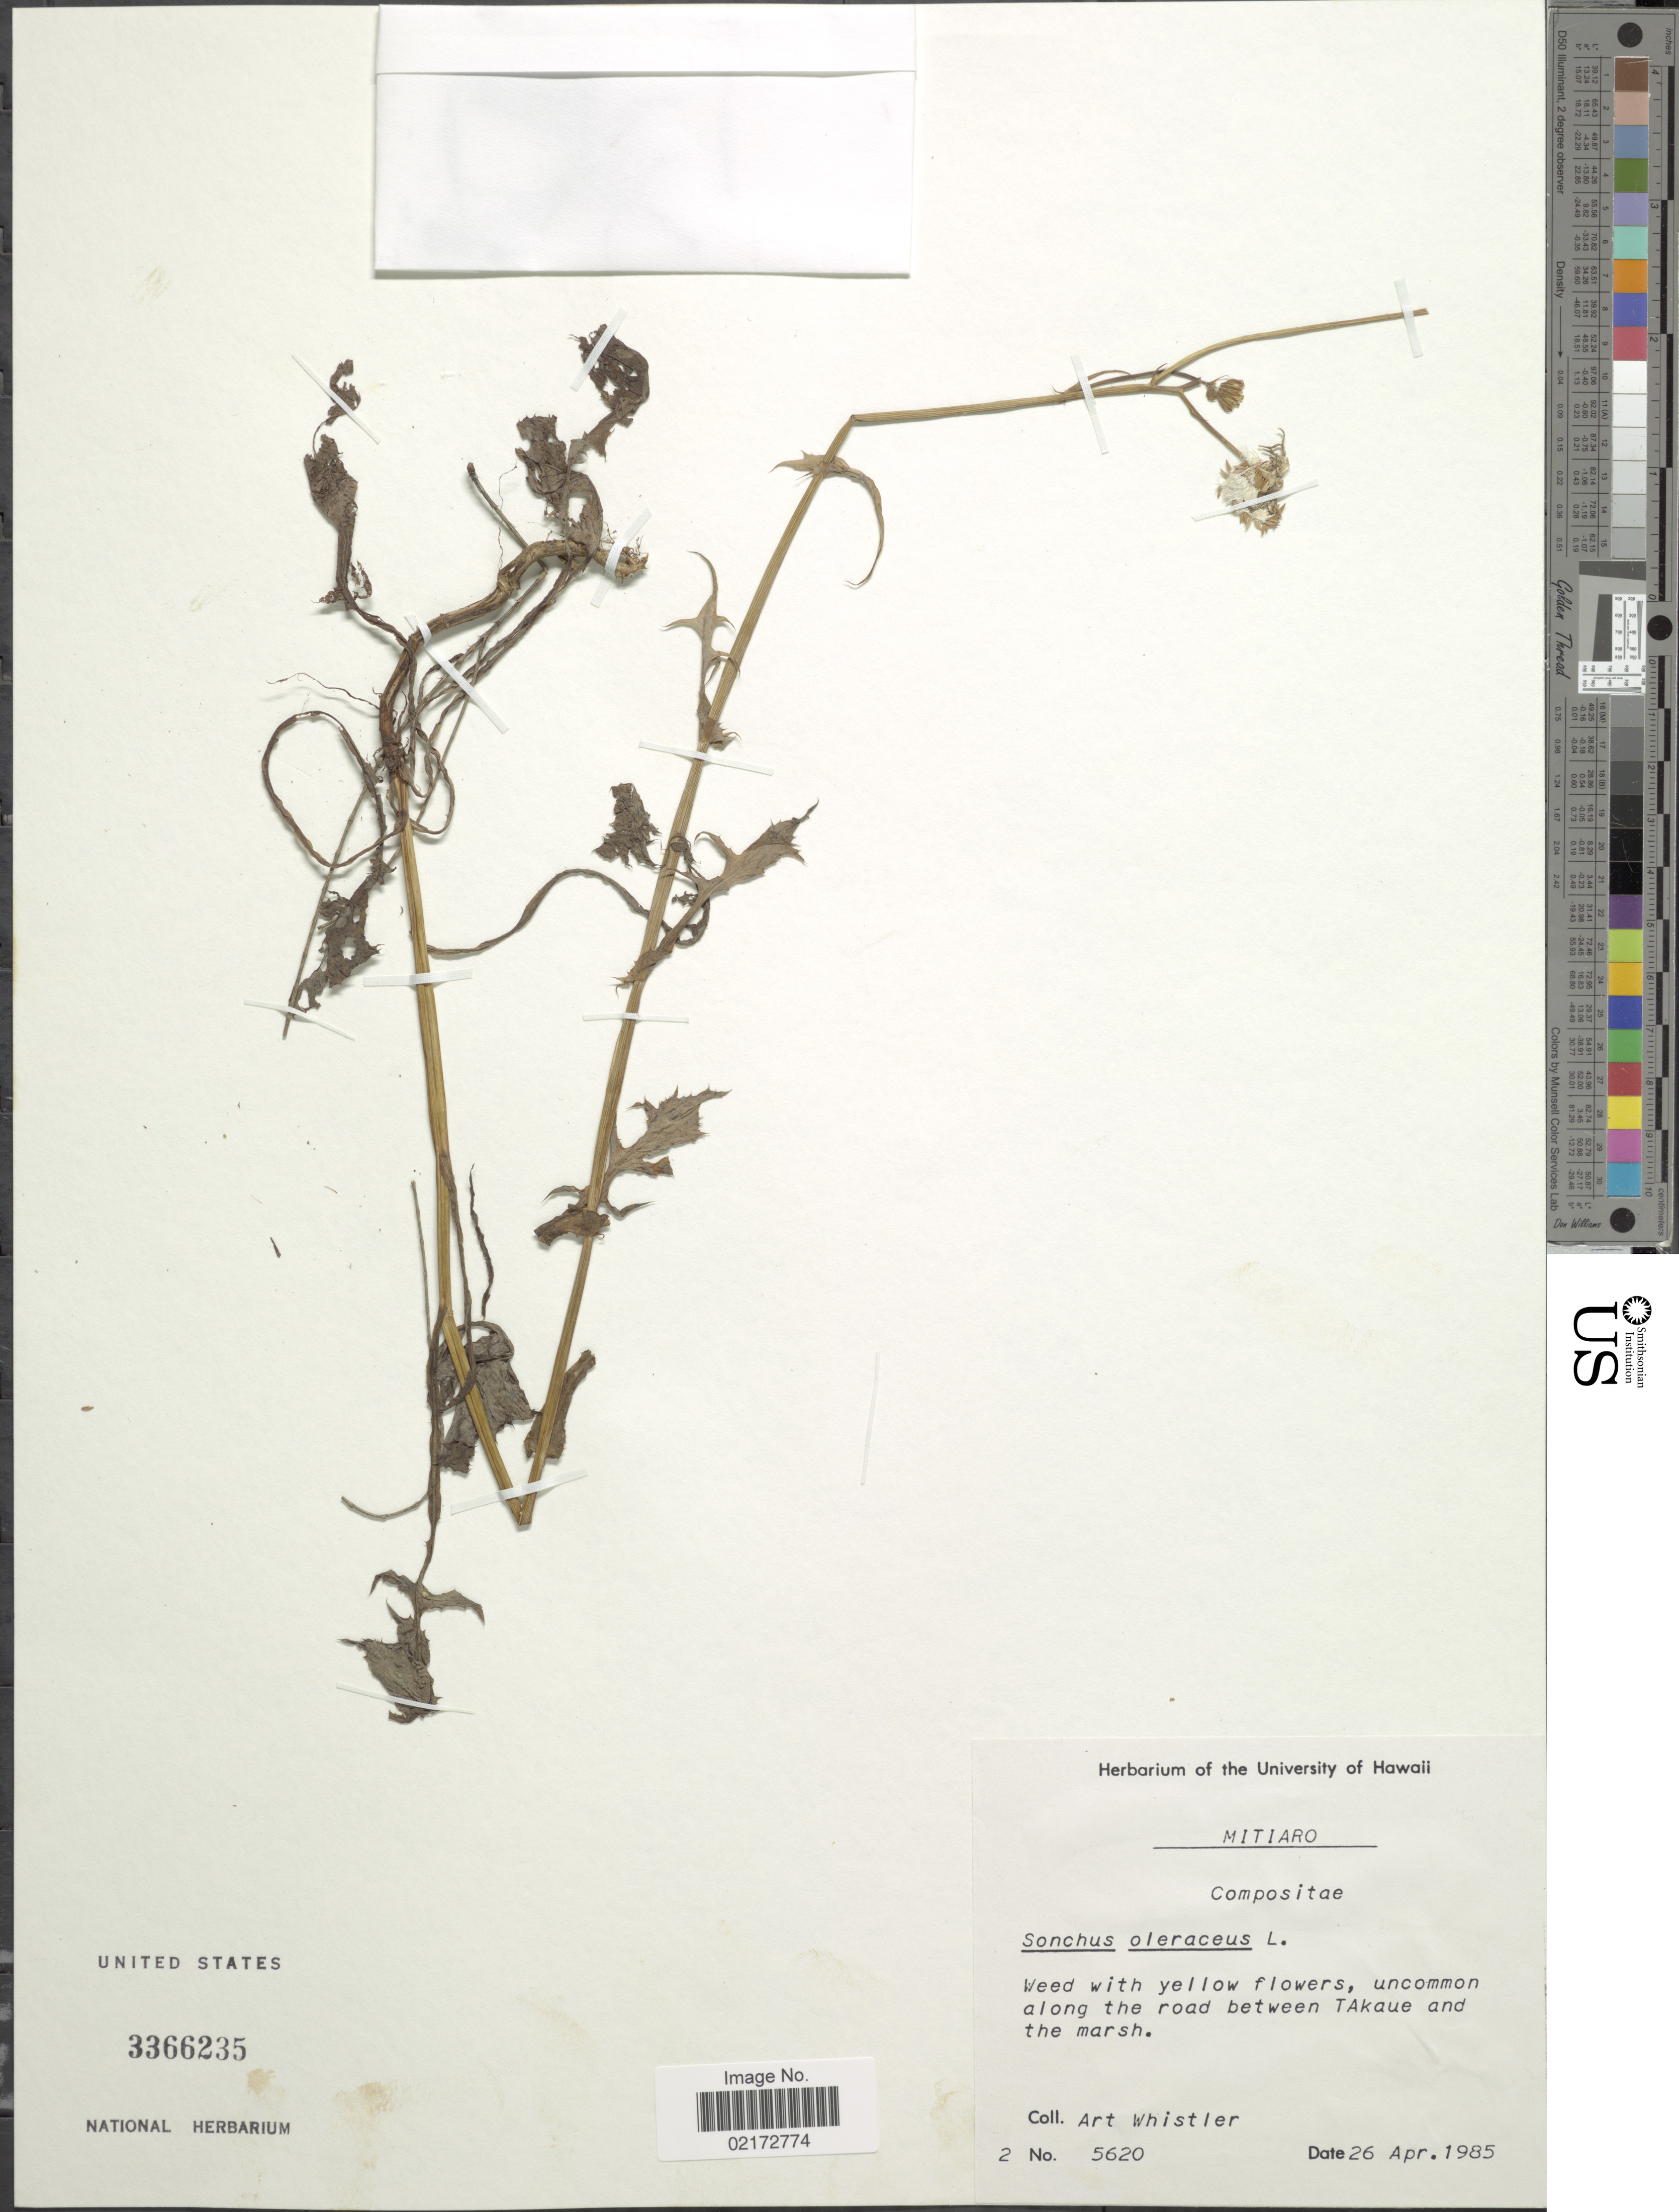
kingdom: Plantae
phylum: Tracheophyta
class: Magnoliopsida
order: Asterales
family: Asteraceae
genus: Sonchus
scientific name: Sonchus oleraceus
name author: L.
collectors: A. Whistler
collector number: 5620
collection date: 1985-04-26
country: Cook Islands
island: Mitiaro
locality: Uncommon along the road between Takaue and the marsh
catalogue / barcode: US 3366235